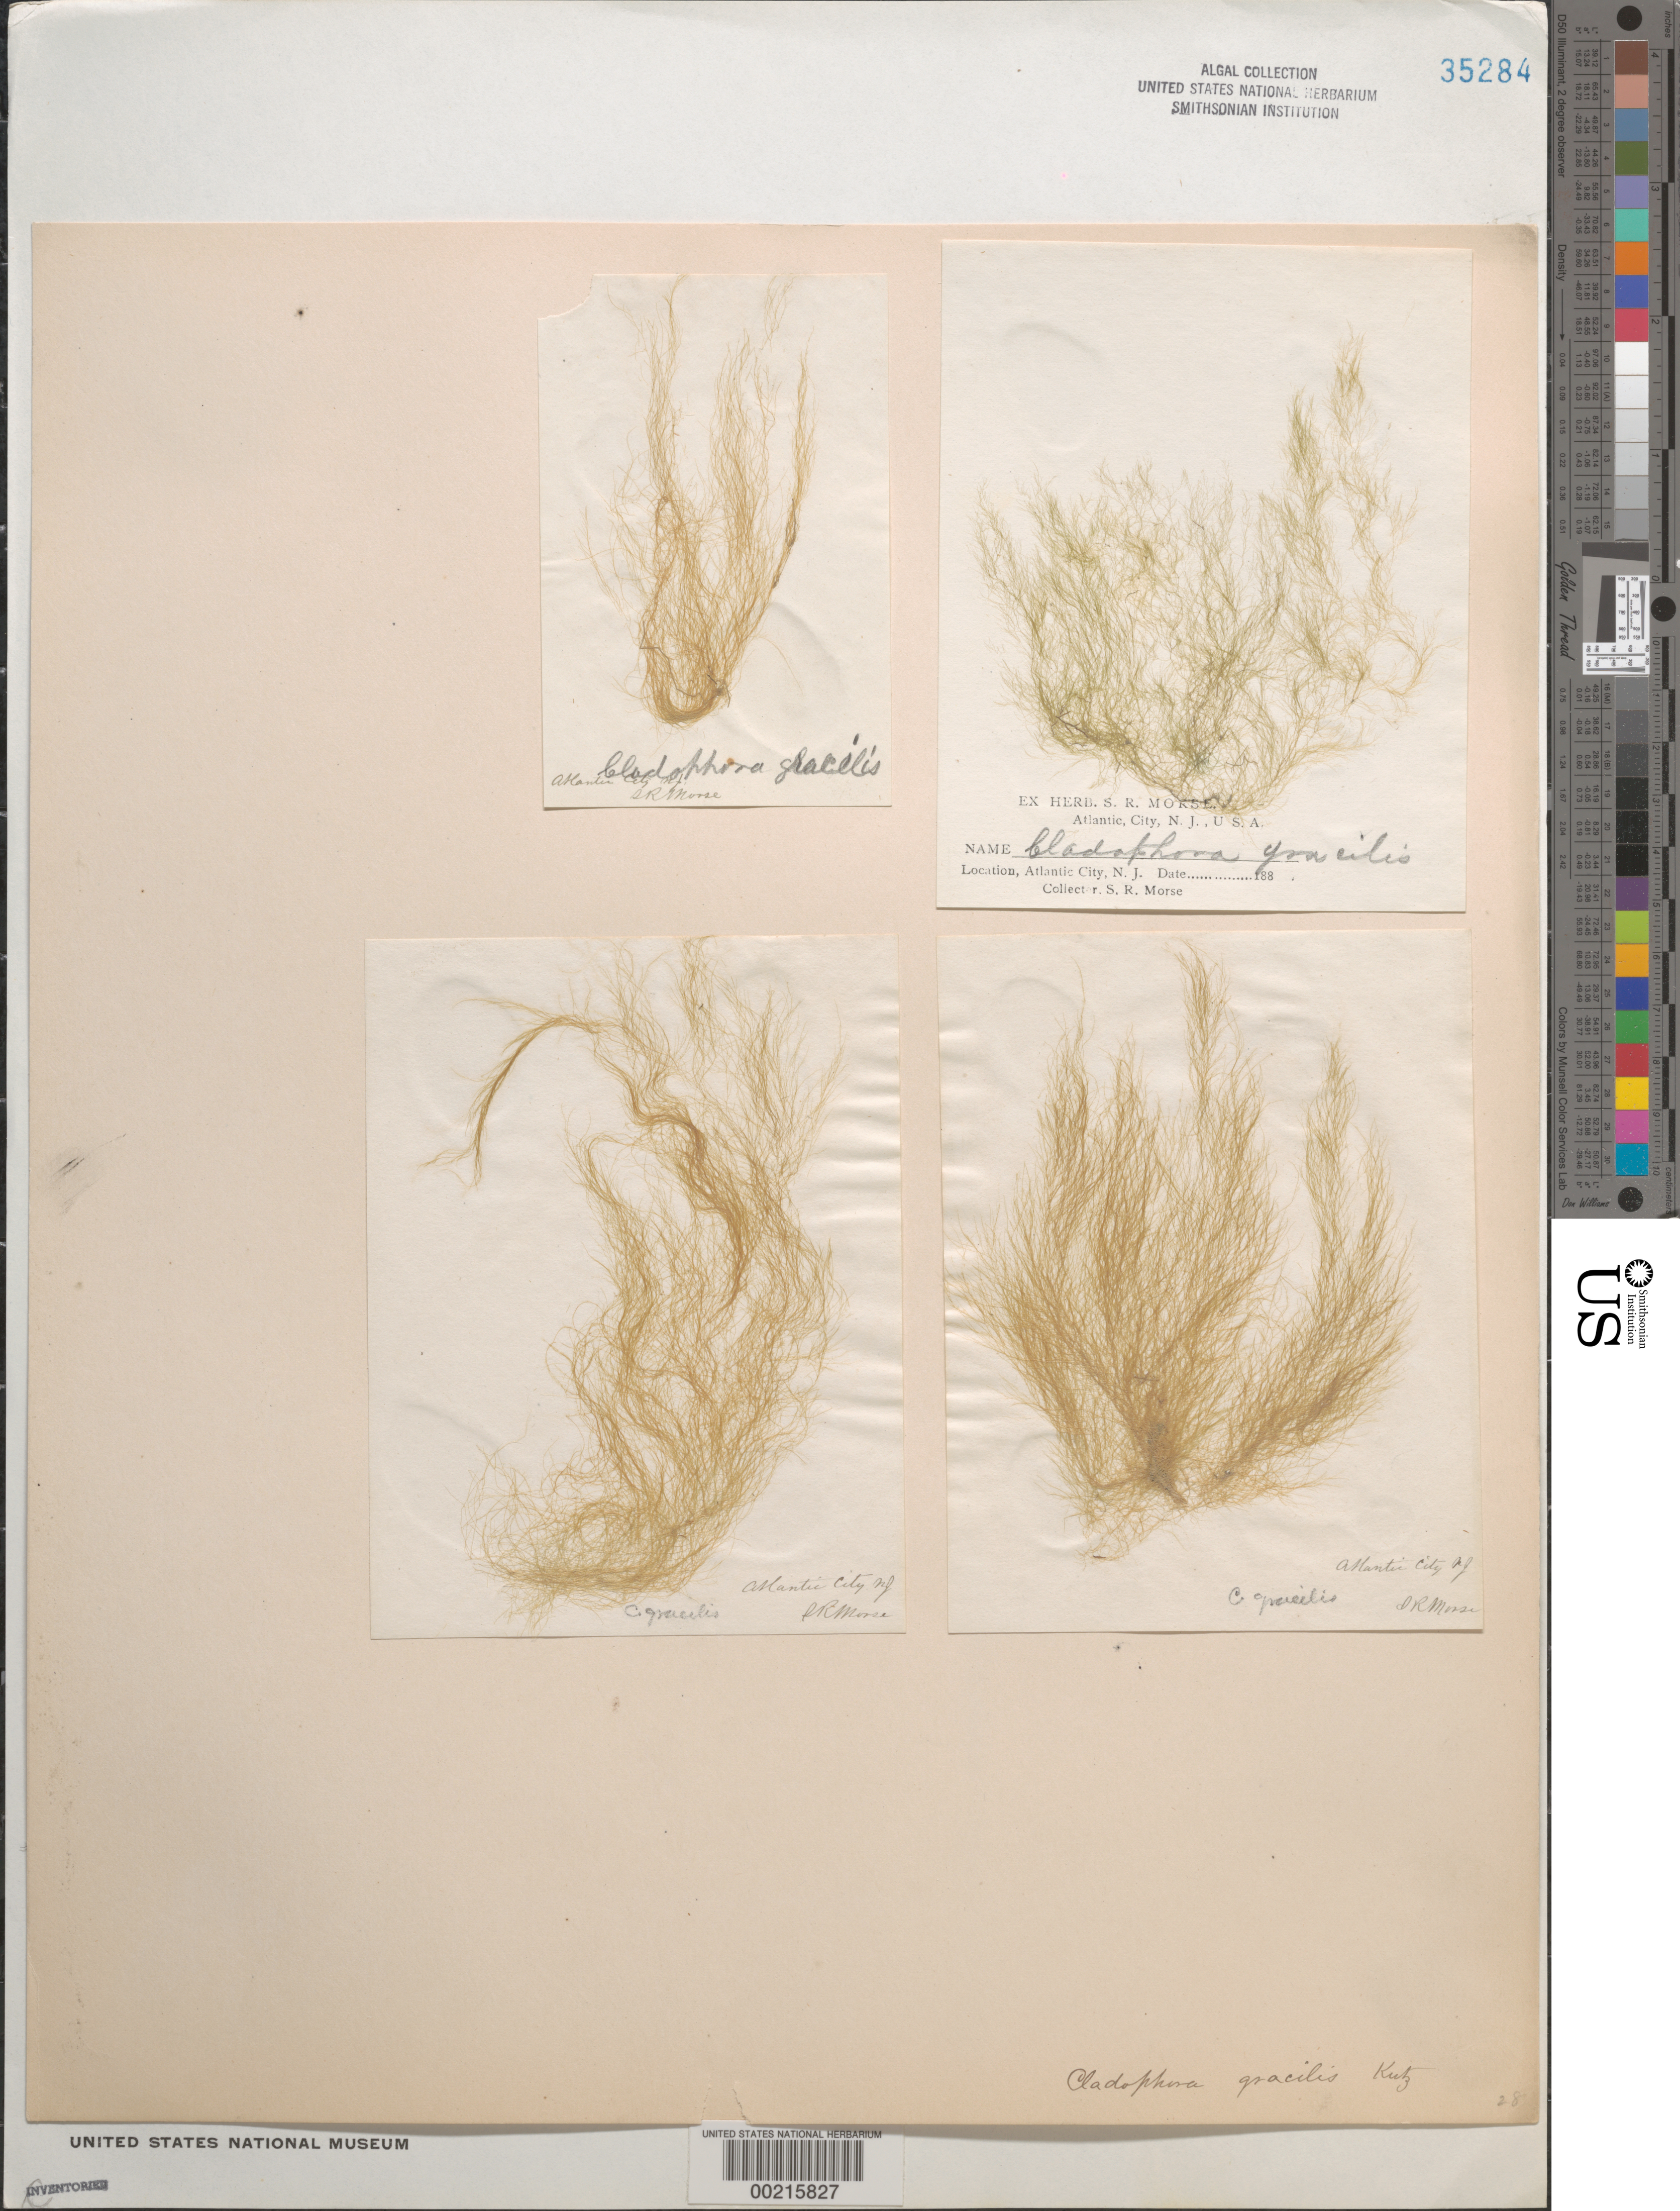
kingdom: Plantae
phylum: Chlorophyta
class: Ulvophyceae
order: Cladophorales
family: Cladophoraceae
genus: Cladophora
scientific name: Cladophora gracilis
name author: (Griff.) Kütz.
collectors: S. Morse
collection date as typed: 188-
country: United States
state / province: New Jersey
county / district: Atlantic County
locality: Atlantic City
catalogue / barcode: US 35284